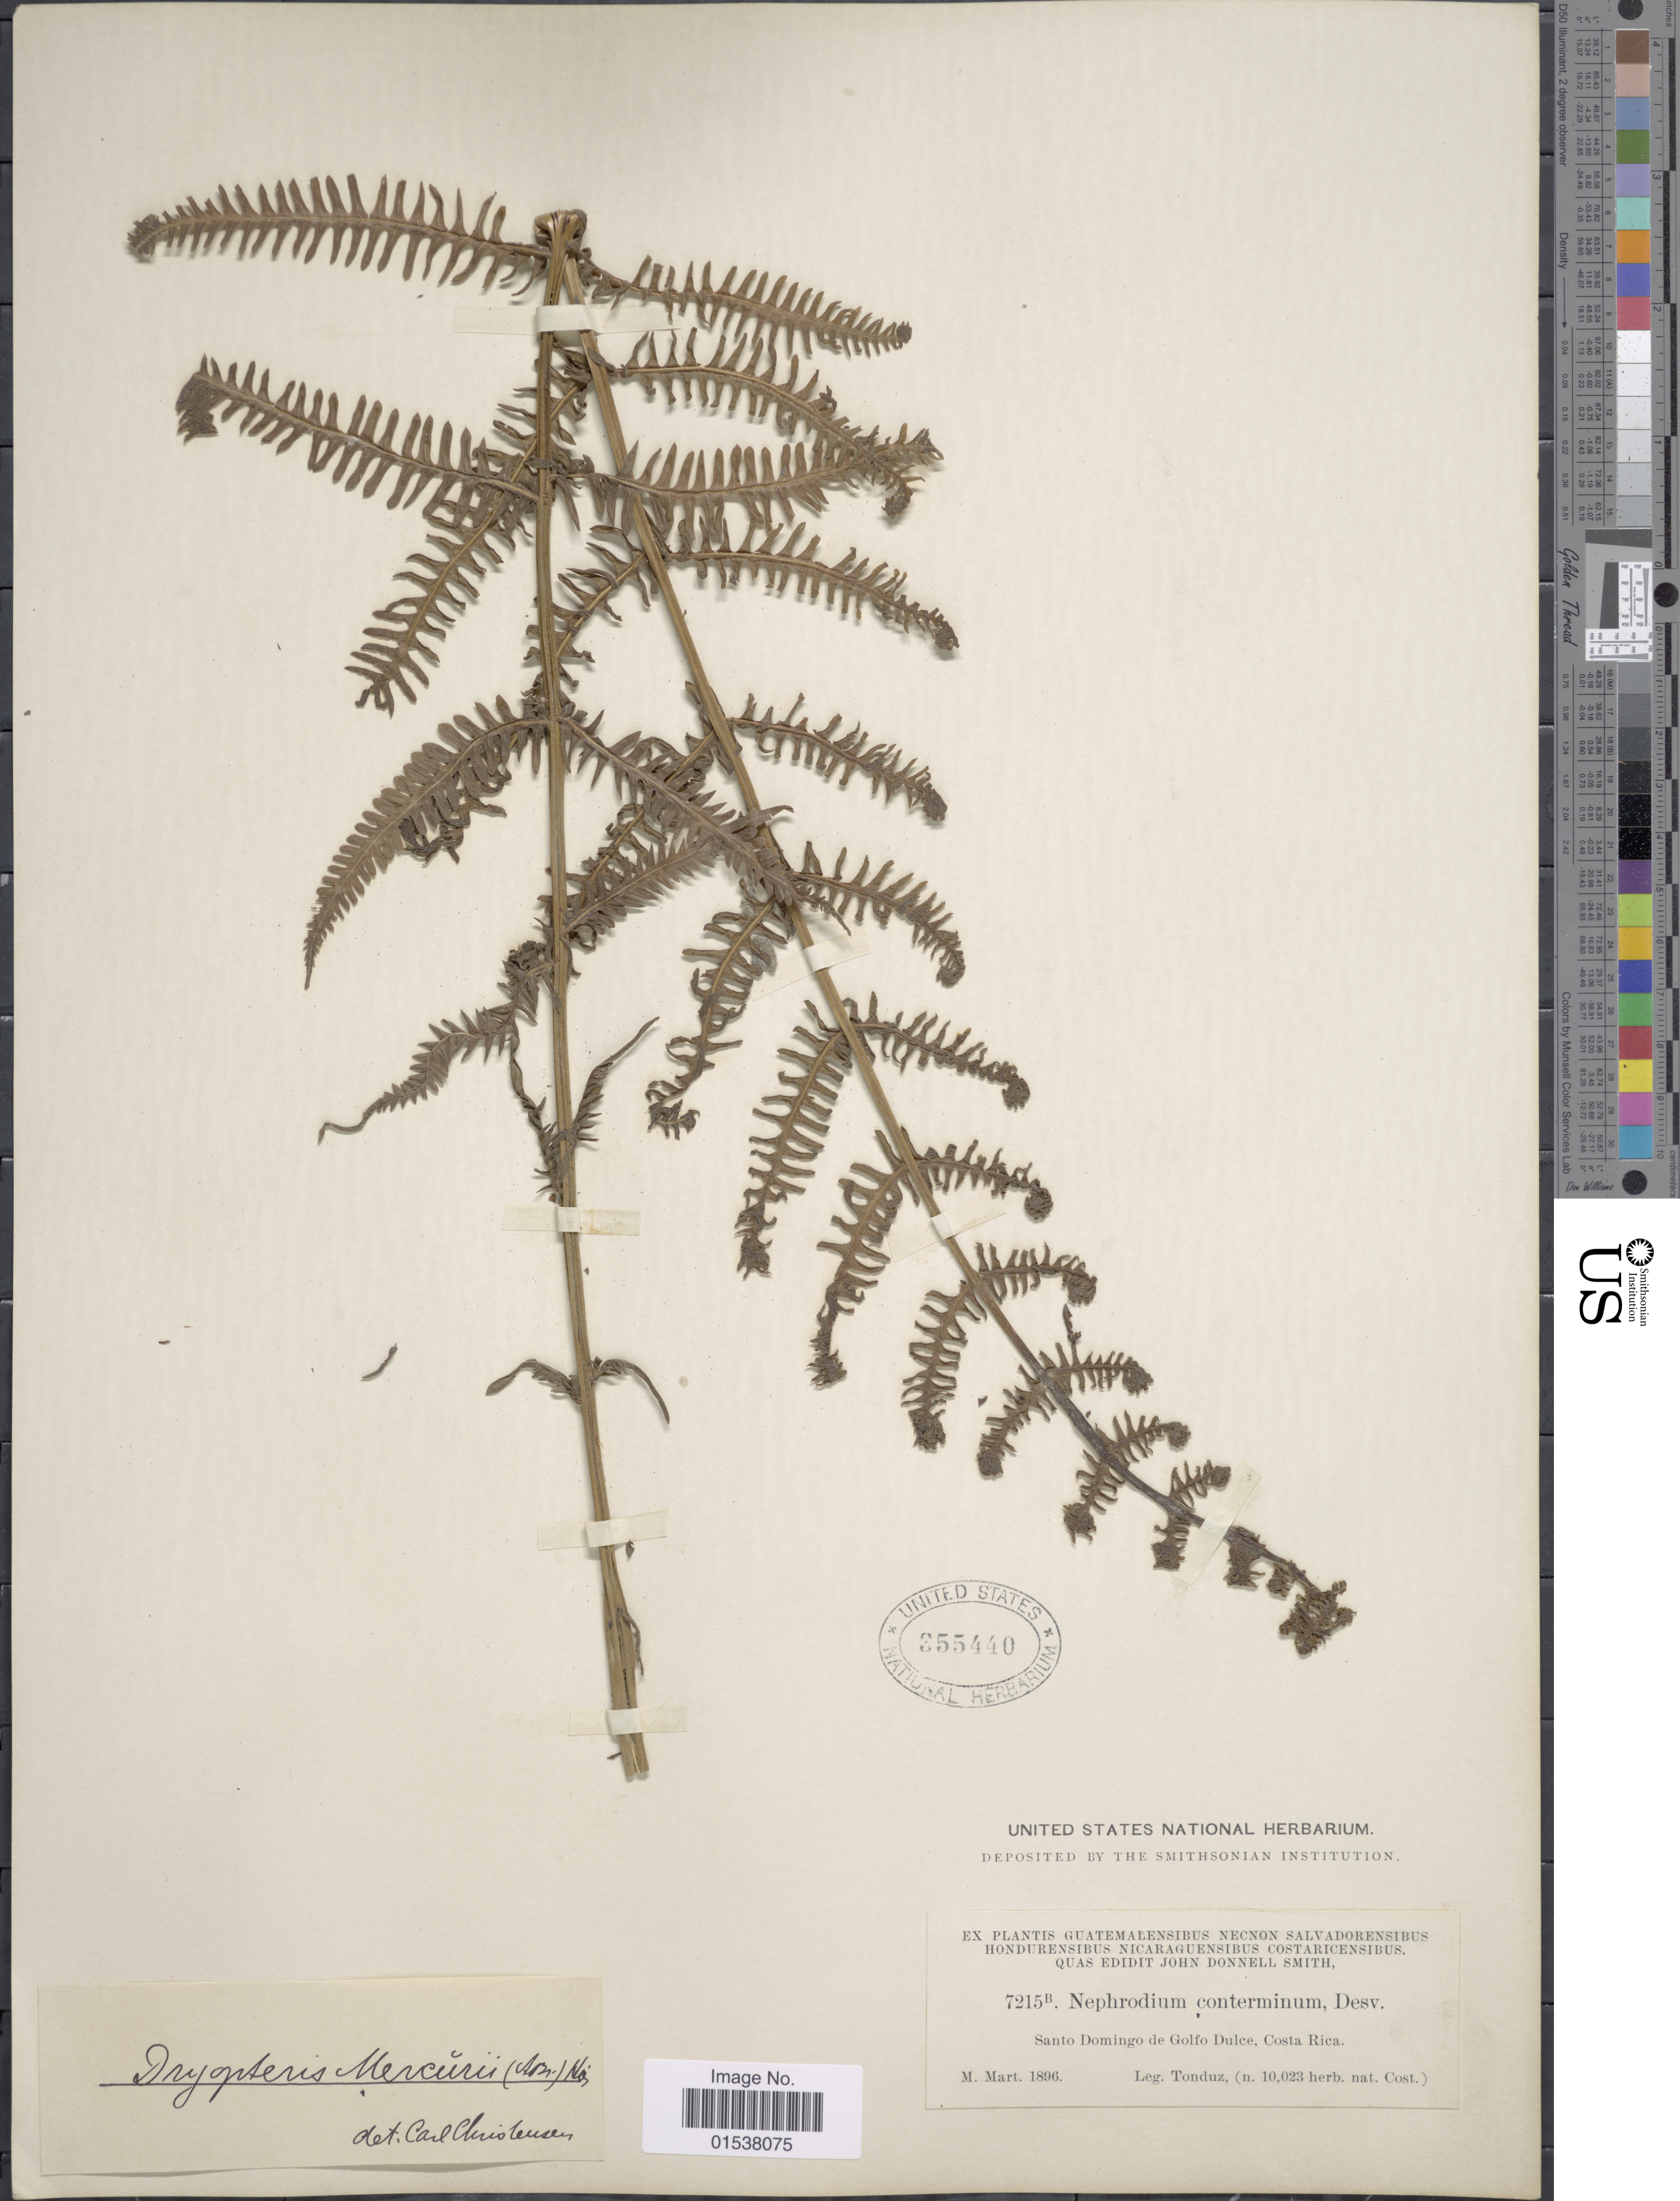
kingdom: Plantae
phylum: Tracheophyta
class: Polypodiopsida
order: Polypodiales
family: Thelypteridaceae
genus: Amauropelta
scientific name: Amauropelta balbisii (Spreng.) comb. nov., ined. 2015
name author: (Spreng.)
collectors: A. Tonduz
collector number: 10023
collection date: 1896-03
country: Costa Rica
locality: Santo Domingo de Golfo Dulce, Costa Rica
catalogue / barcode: US 355440